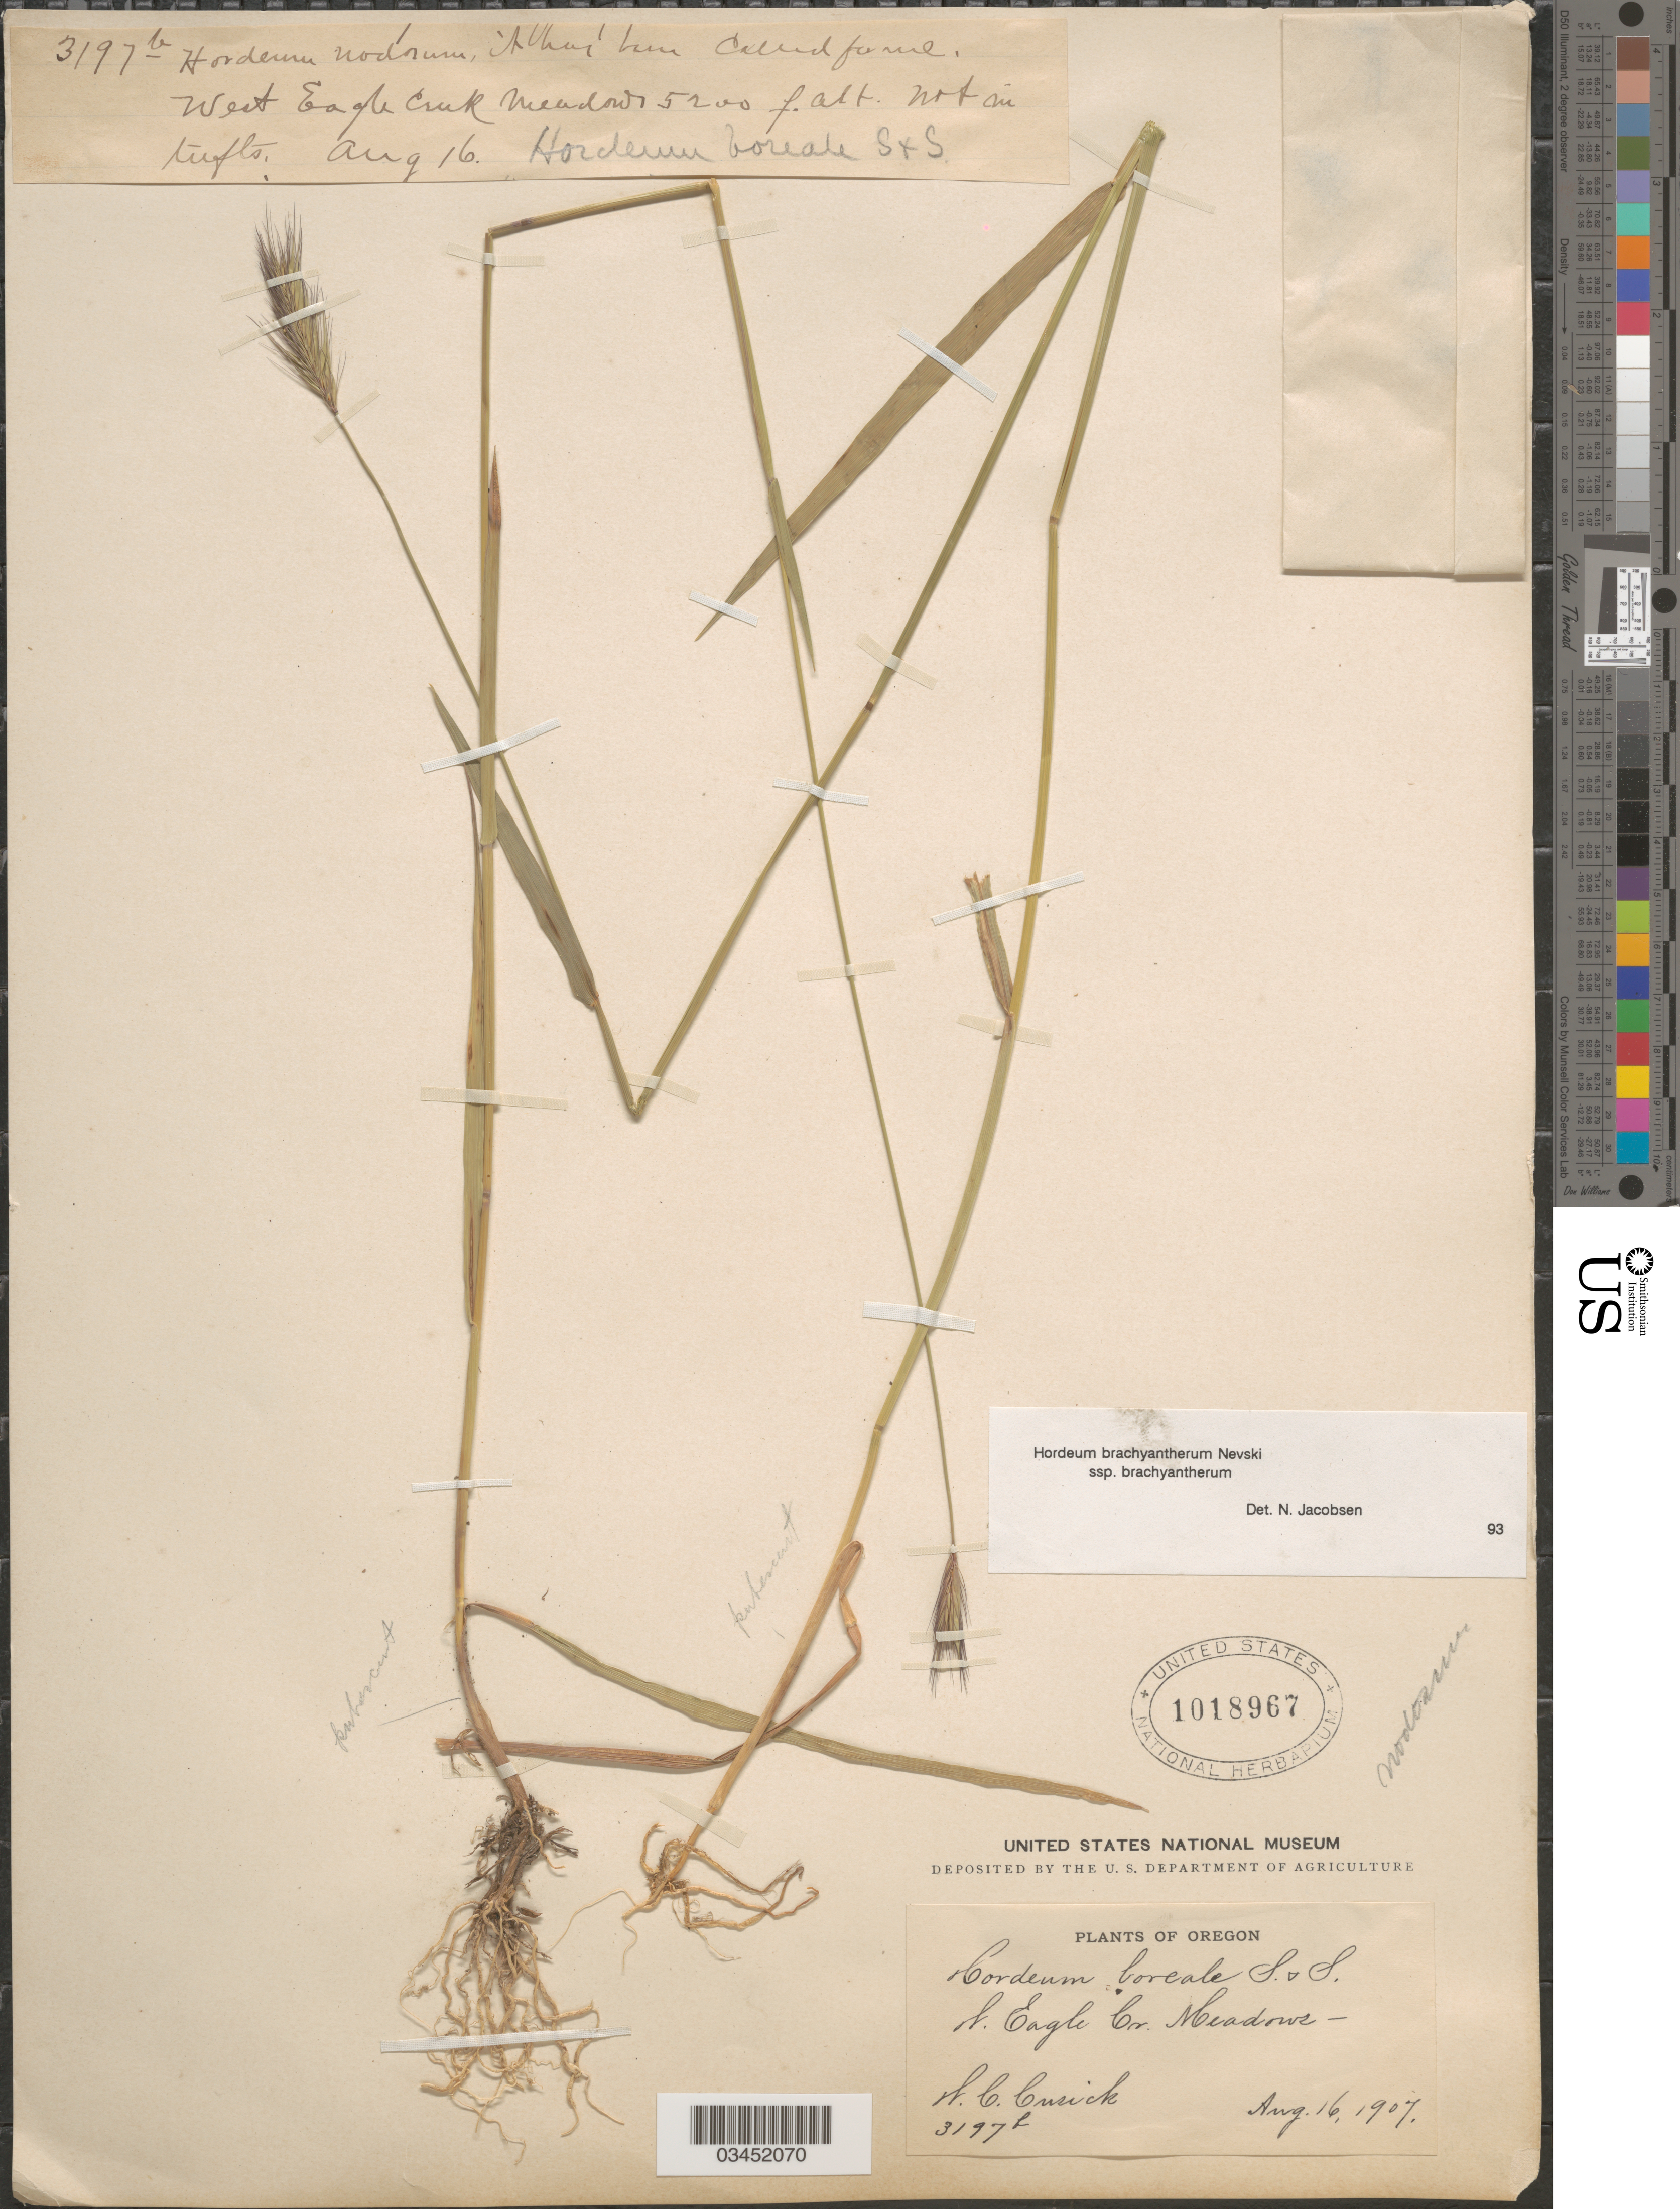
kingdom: Plantae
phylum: Tracheophyta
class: Liliopsida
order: Poales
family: Poaceae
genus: Hordeum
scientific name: Hordeum brachyantherum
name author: Nevski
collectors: W. C. Cusick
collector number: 3197b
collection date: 1907-08-16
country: United States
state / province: Oregon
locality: West Eagle Creek Meadows.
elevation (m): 1585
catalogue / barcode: US 1018967